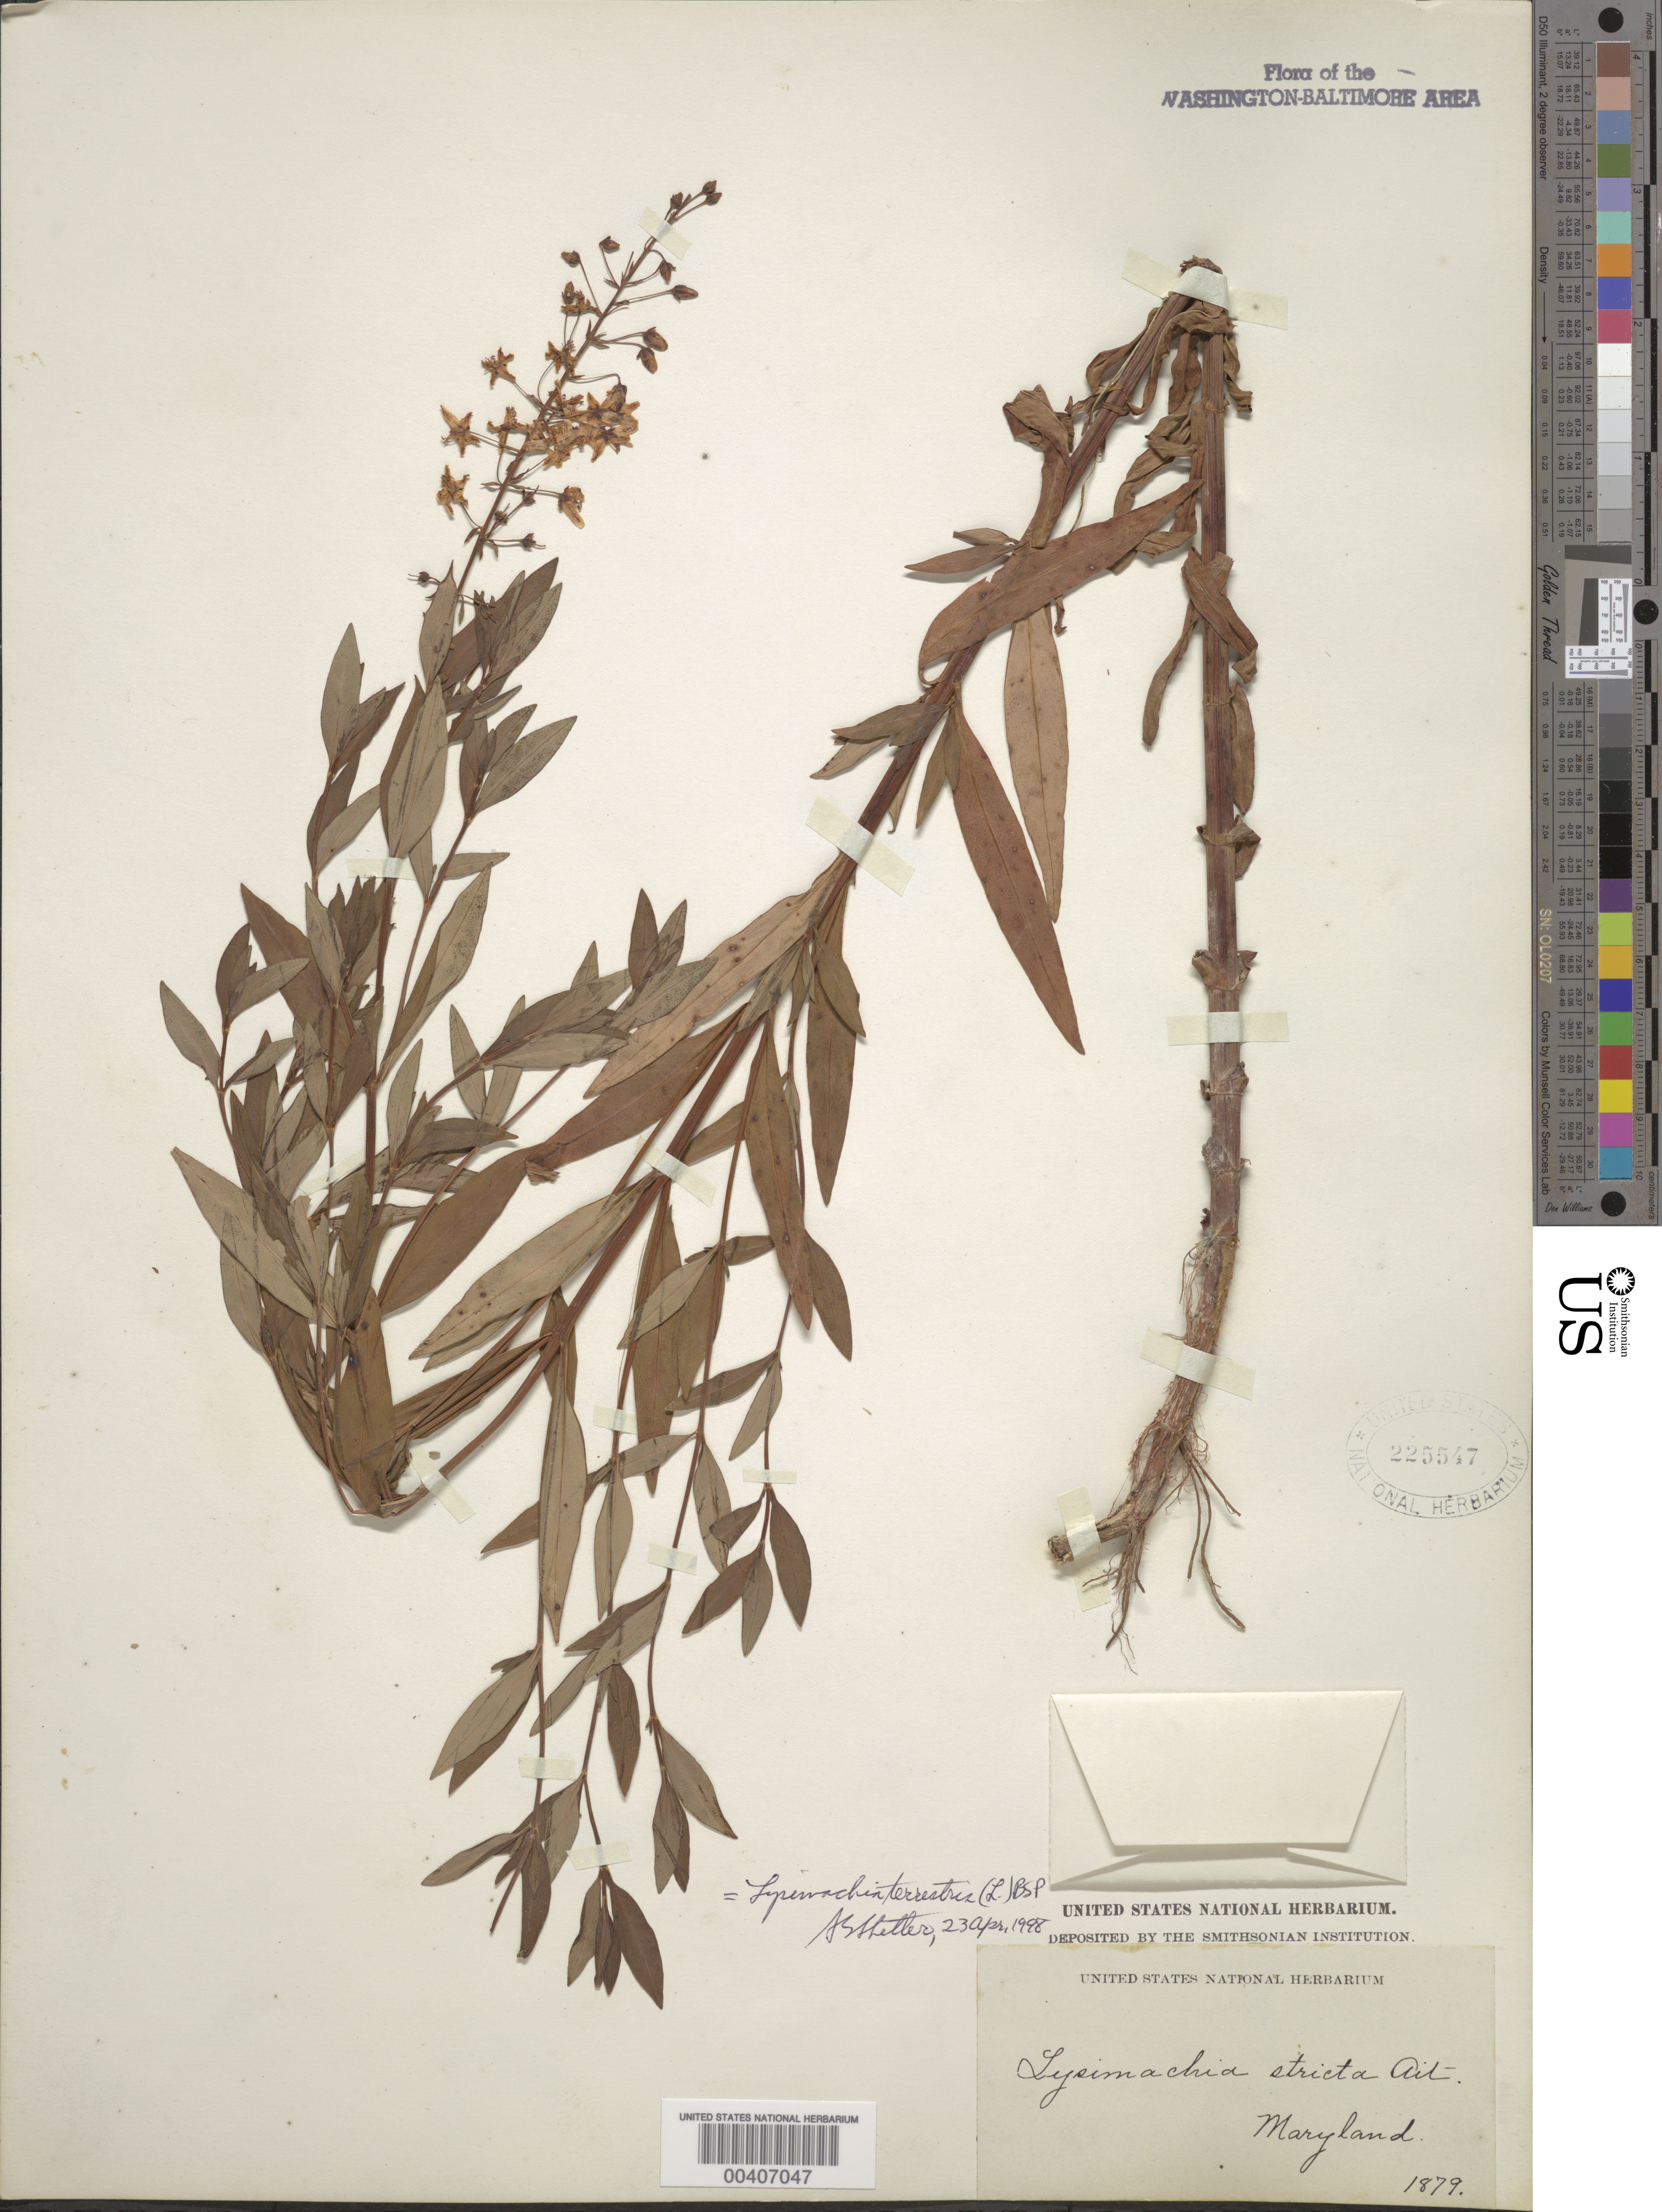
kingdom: Plantae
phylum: Tracheophyta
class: Magnoliopsida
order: Ericales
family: Primulaceae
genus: Lysimachia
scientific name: Lysimachia terrestris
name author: (L.) Britton, Stearns & Poggenb.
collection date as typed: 1879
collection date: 1879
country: United States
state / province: Maryland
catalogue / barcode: US 225547